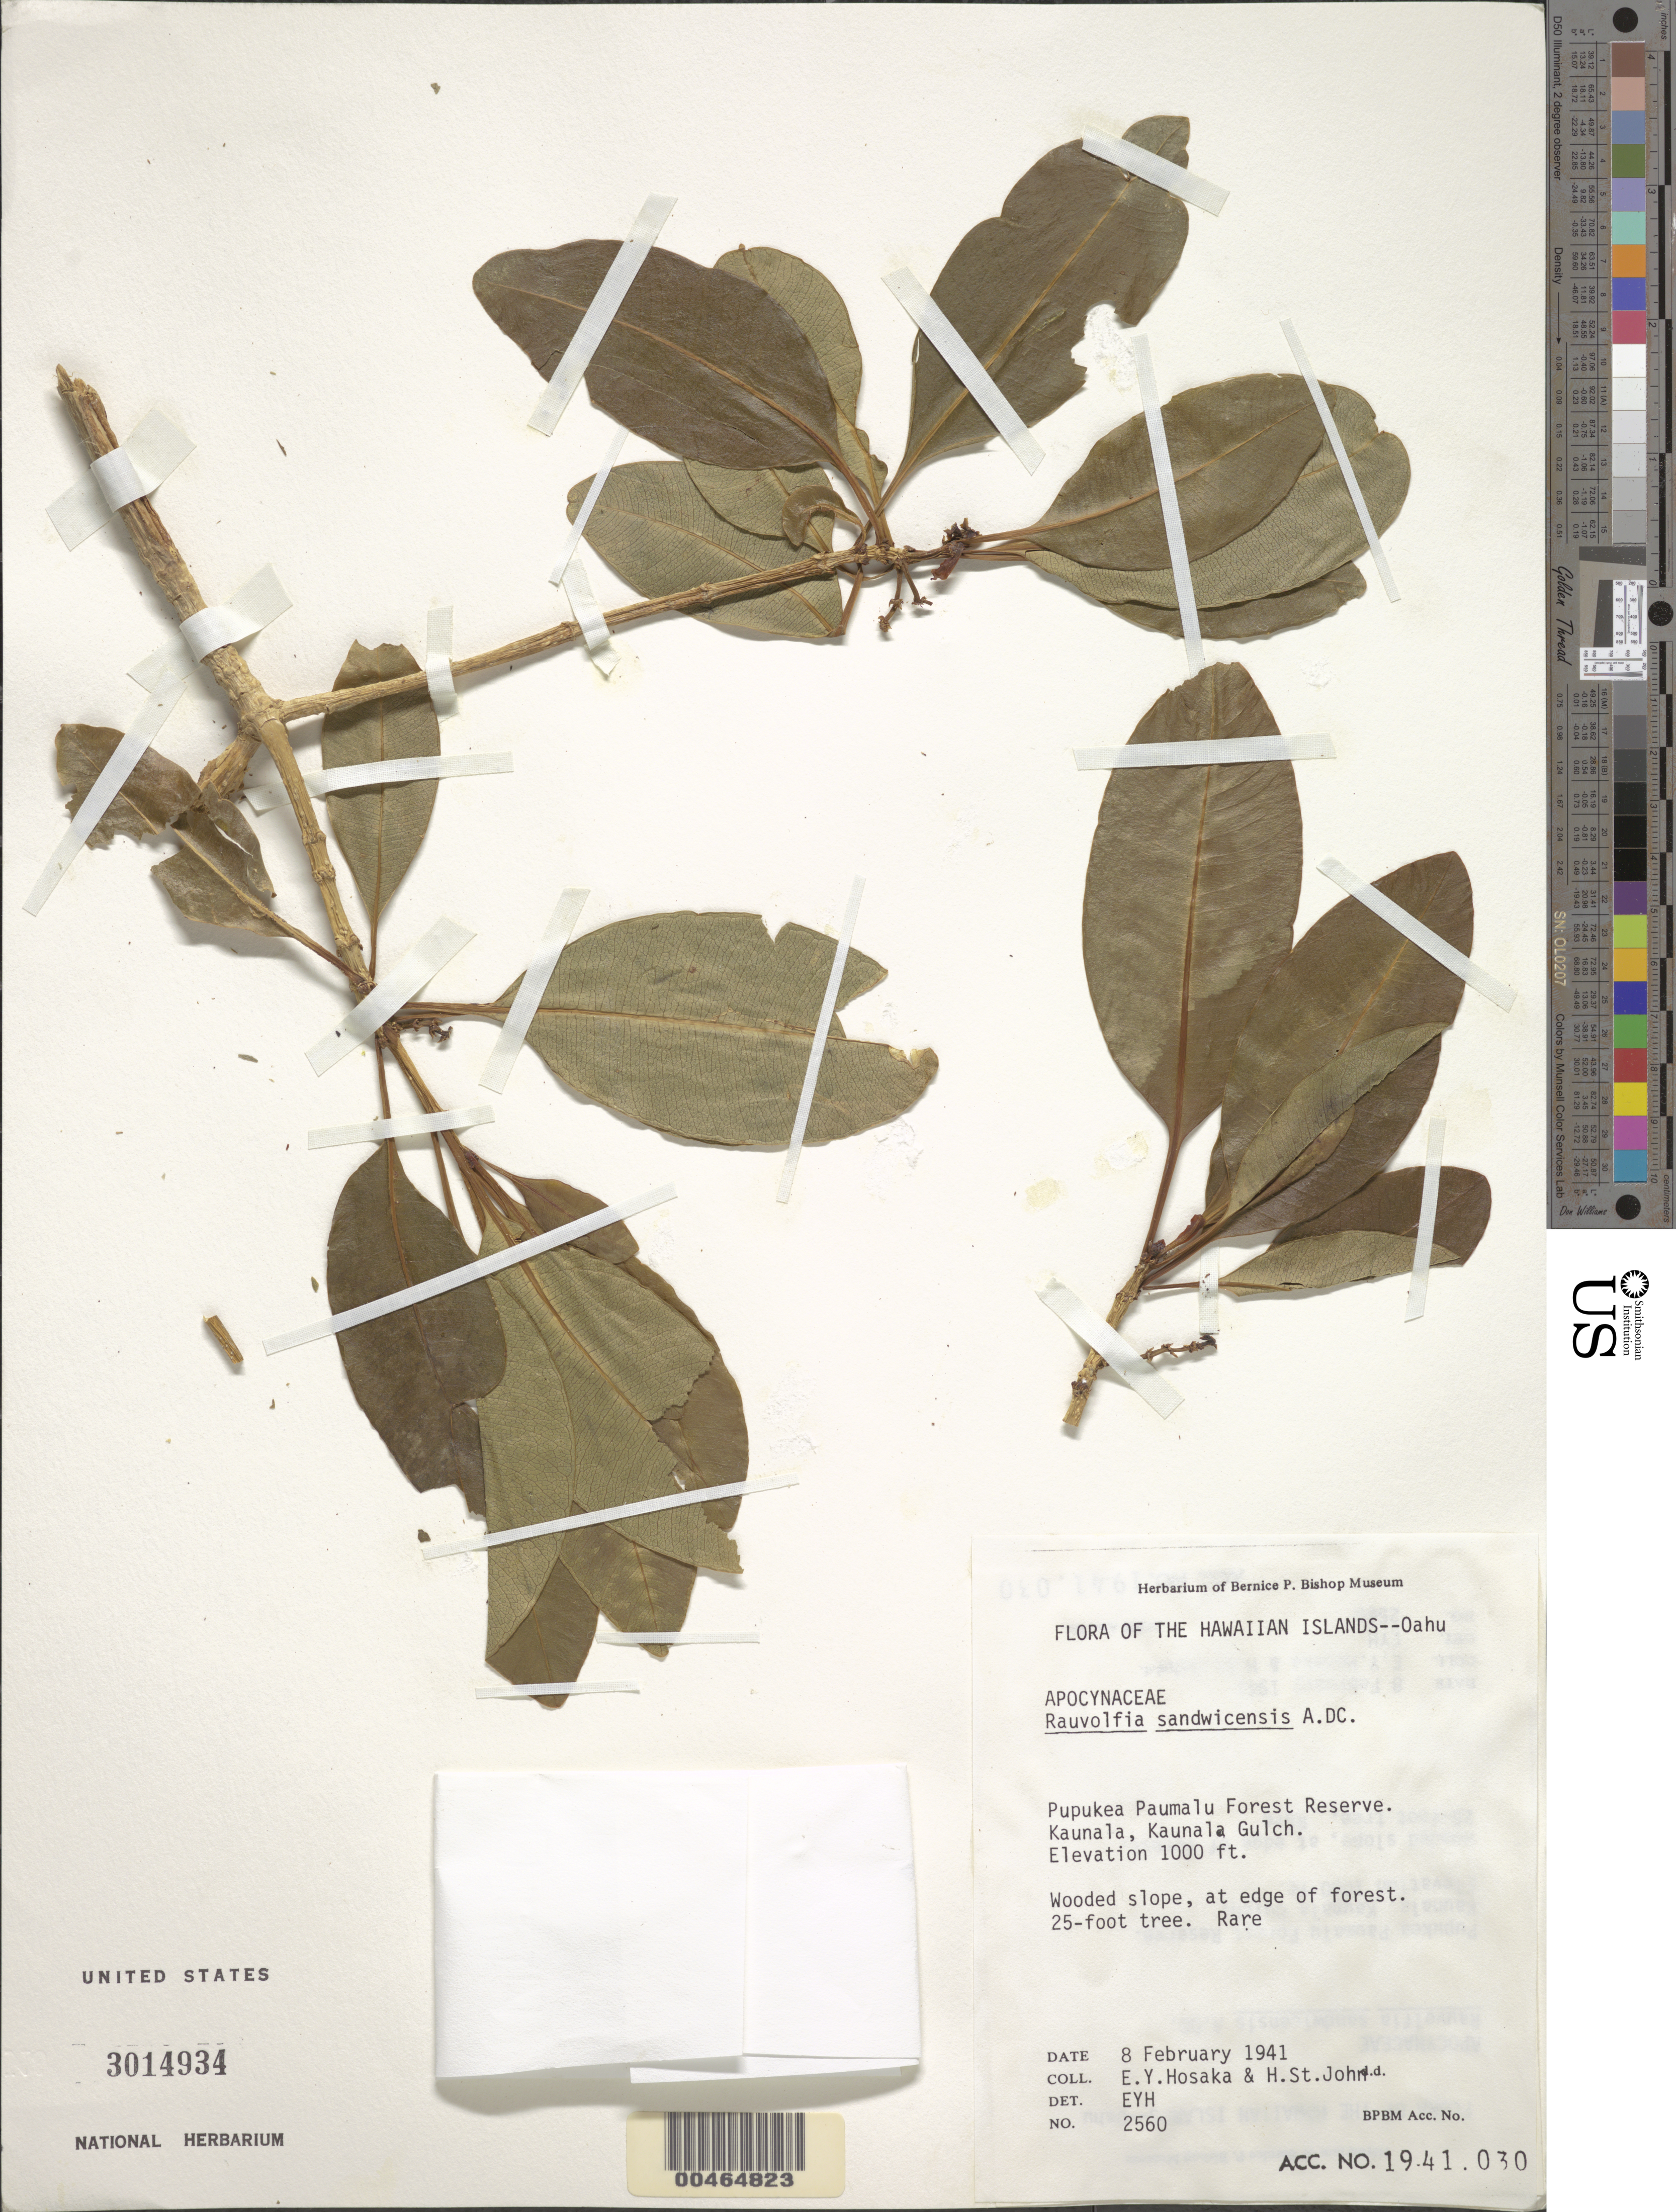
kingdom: Plantae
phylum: Tracheophyta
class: Magnoliopsida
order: Gentianales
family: Apocynaceae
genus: Rauvolfia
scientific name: Rauvolfia sandwicensis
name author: A. DC.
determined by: Hosaka, E. Y.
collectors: E. Y. Hosaka & H. St. John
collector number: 2560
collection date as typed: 8 Feb 1941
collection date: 1941-02-08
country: United States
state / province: Hawaii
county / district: Honolulu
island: Oahu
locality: Pupukea Paumalu Forest Reserve, Kaunala, Kaunala Gulch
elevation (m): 305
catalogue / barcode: US 3014934